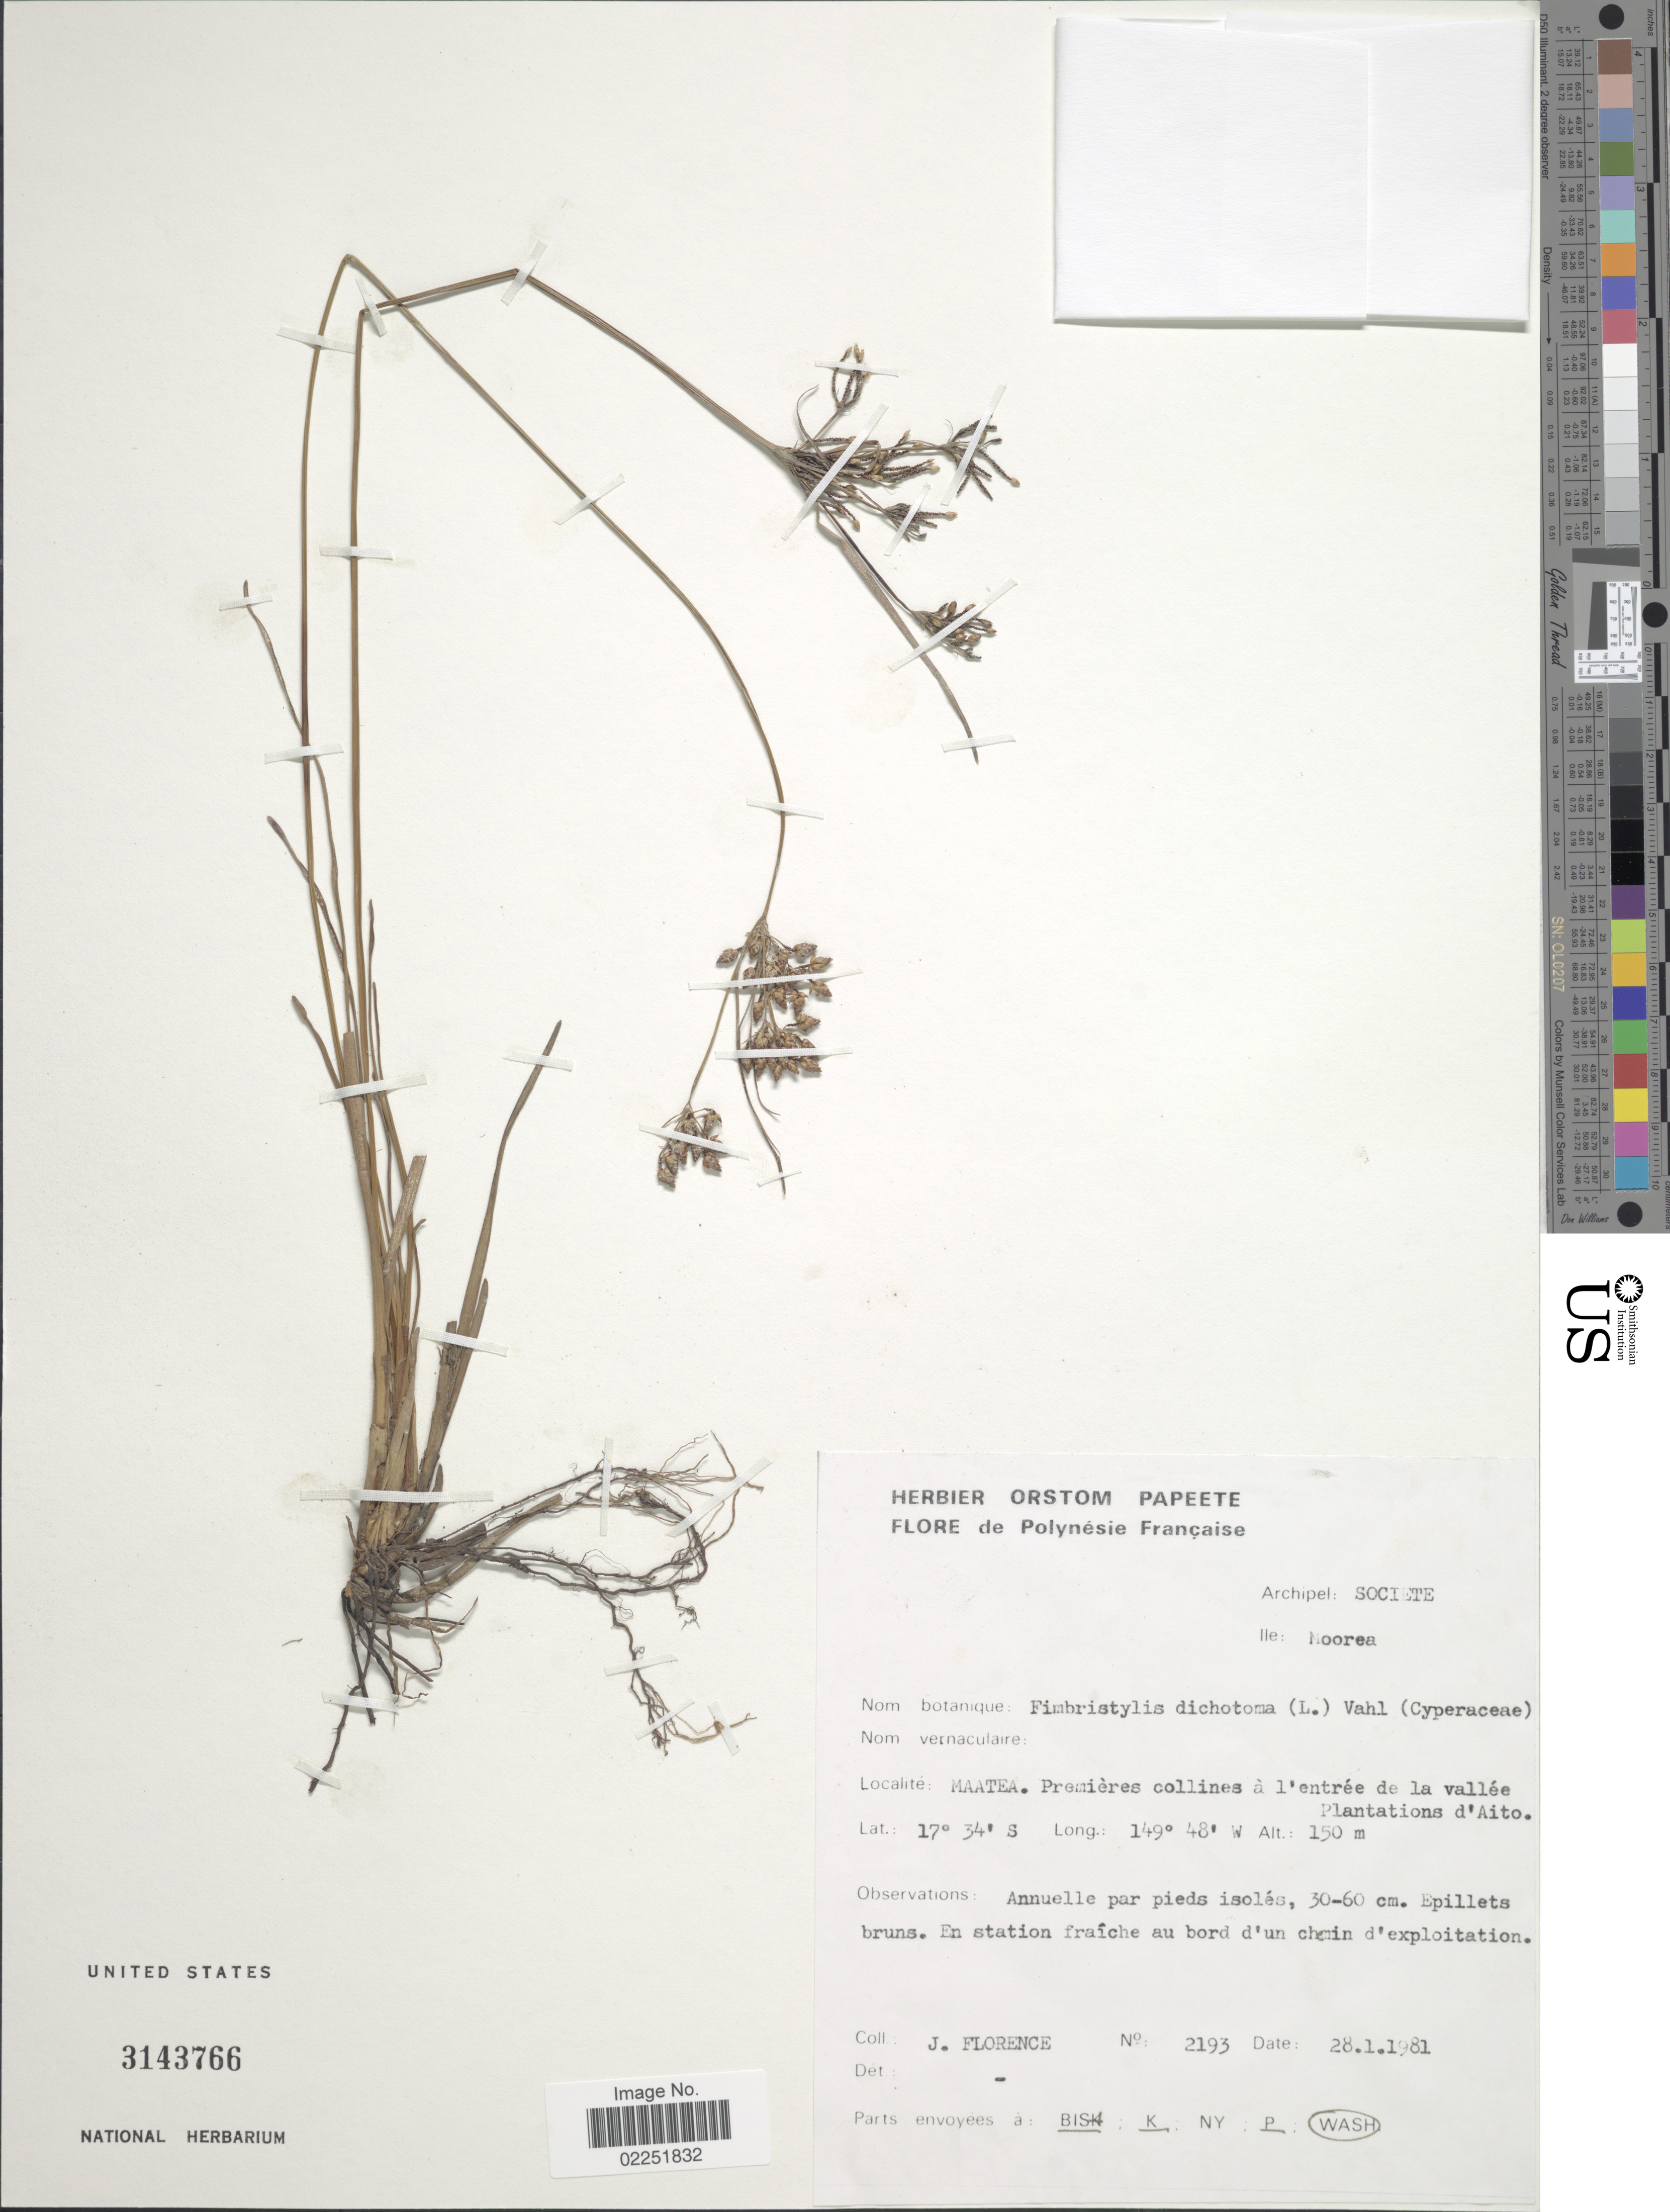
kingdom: Plantae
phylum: Tracheophyta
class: Liliopsida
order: Poales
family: Cyperaceae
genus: Fimbristylis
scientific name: Fimbristylis dichotoma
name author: (L.) Vahl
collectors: J. Florence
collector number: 2193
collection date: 1981-01-28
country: French Polynesia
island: Moorea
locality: Archipel: Societe, Ile: Moorea. Premieres collines a l'entree de la vallee Plantations d'Aito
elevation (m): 150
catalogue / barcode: US 3143766